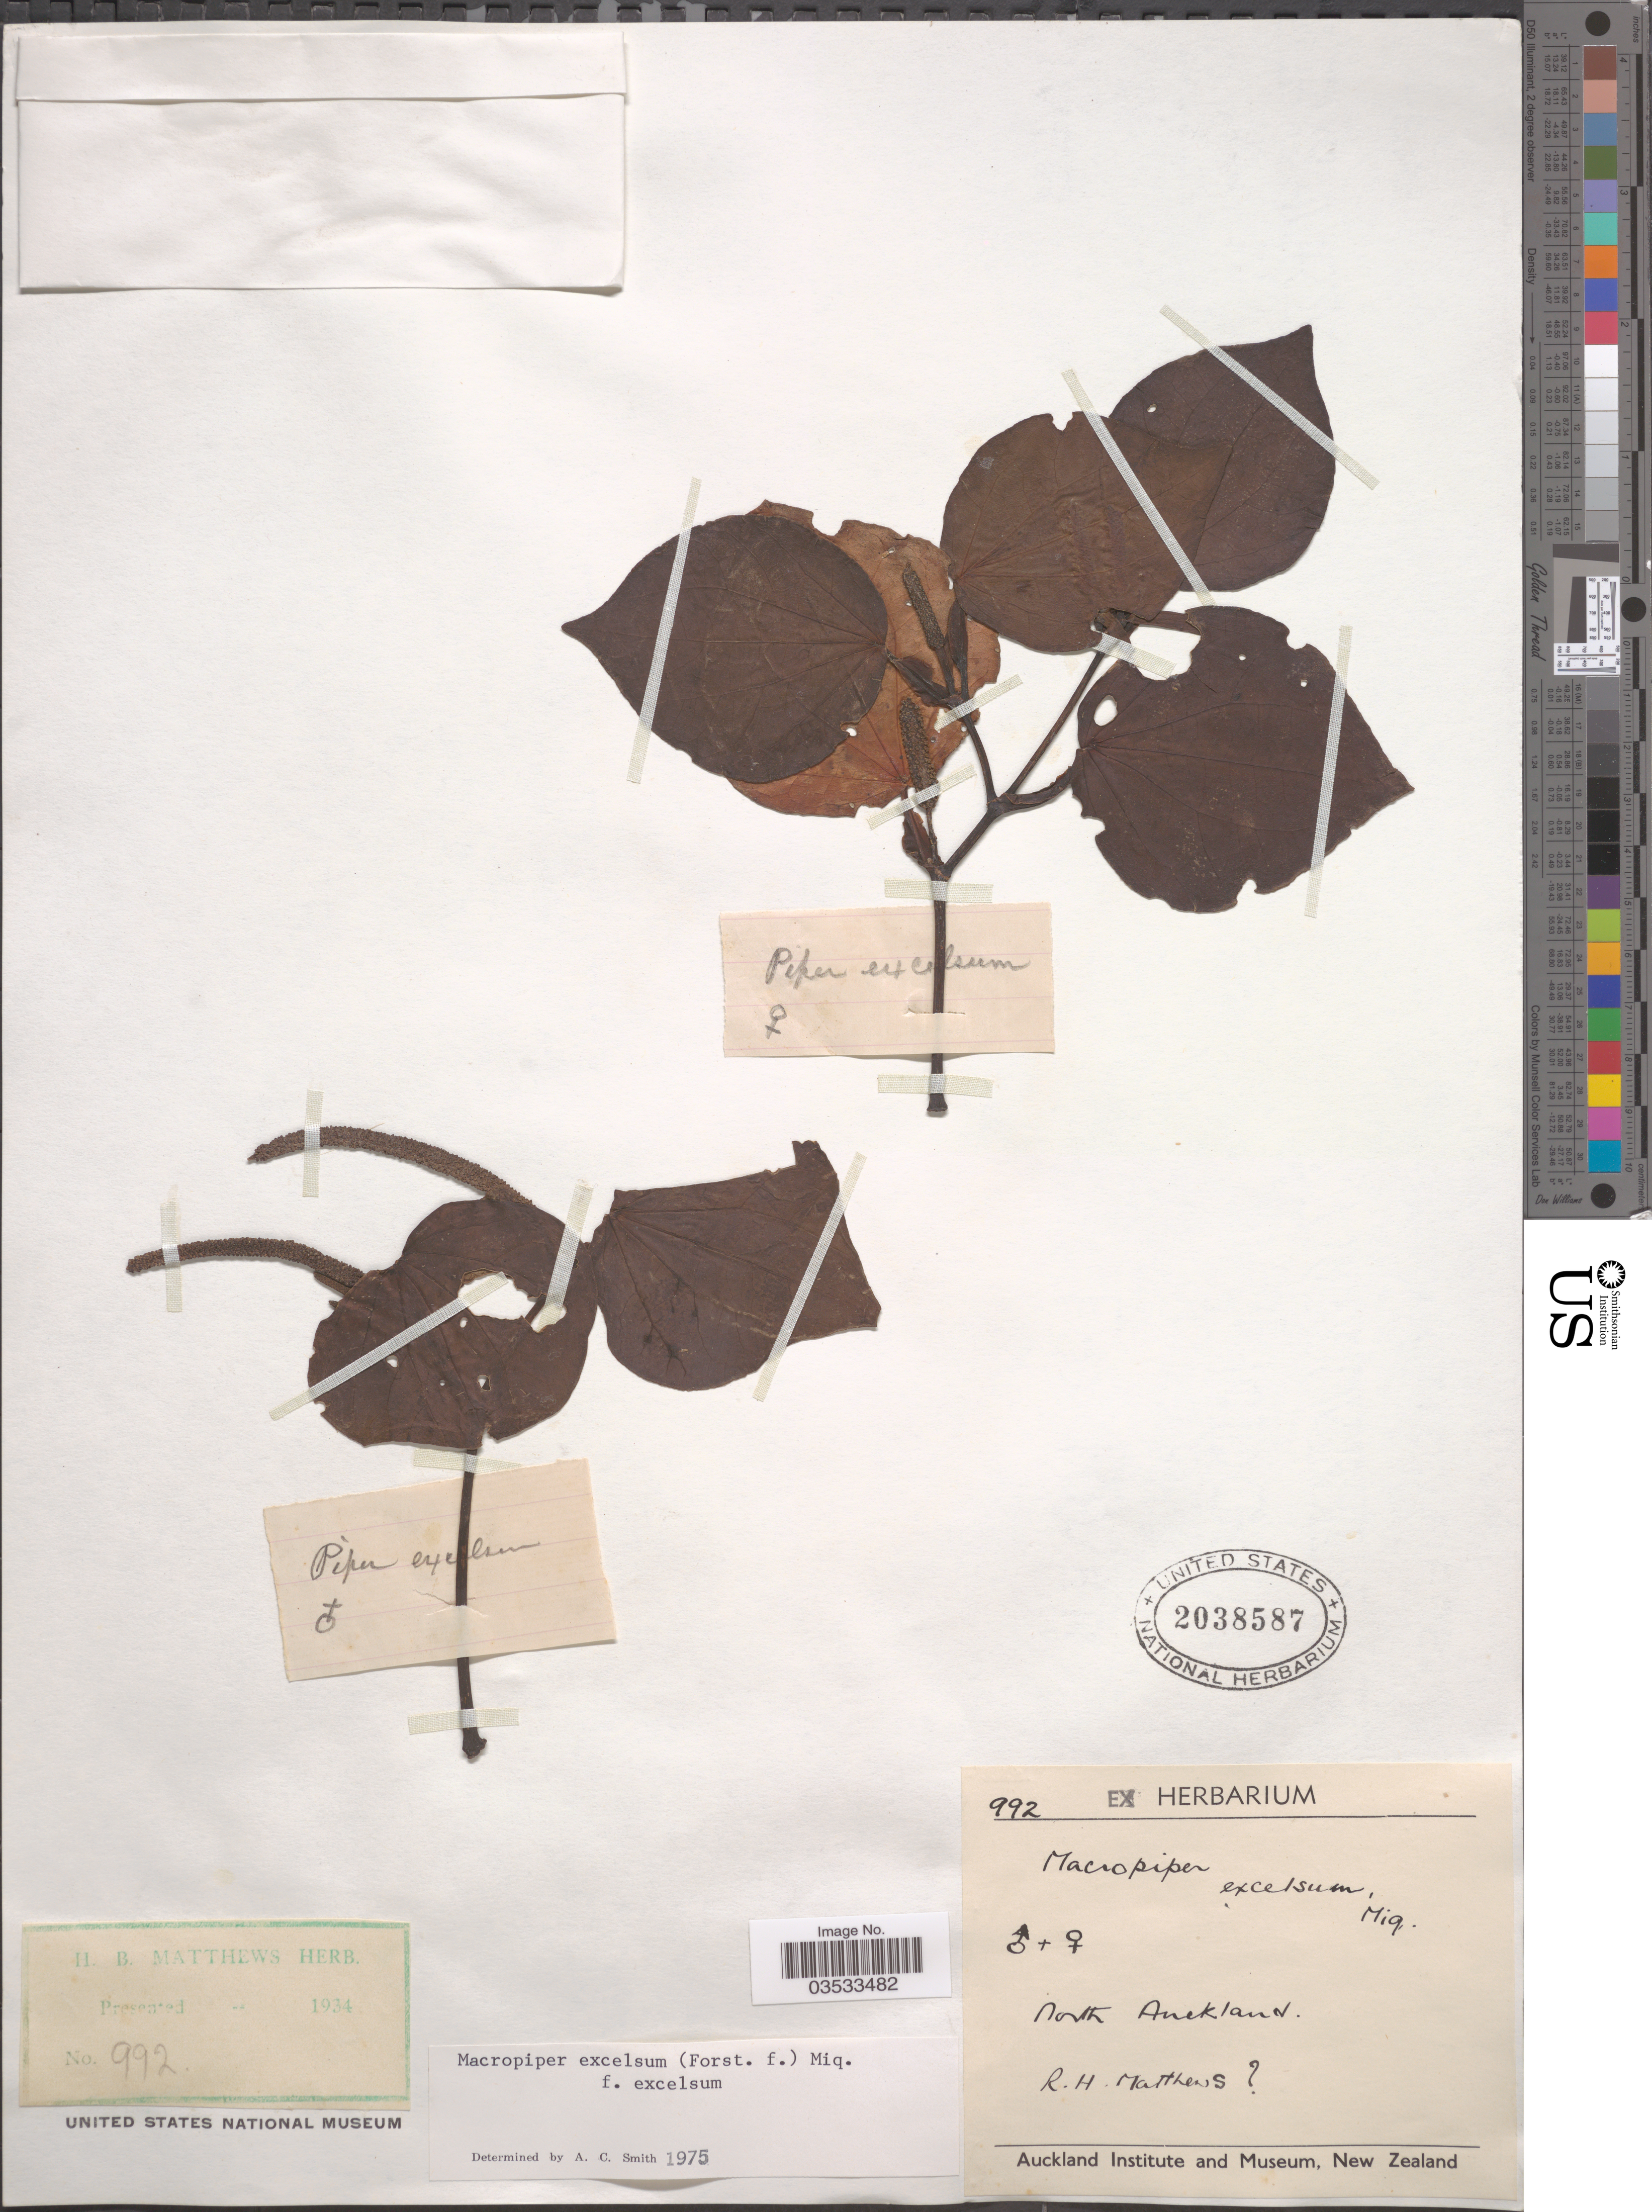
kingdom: Plantae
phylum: Tracheophyta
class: Magnoliopsida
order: Piperales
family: Piperaceae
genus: Piper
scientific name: Piper excelsum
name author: G. Forst.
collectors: R. Matthews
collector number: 992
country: New Zealand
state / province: Auckland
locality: North Auckland.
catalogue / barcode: US 2038587